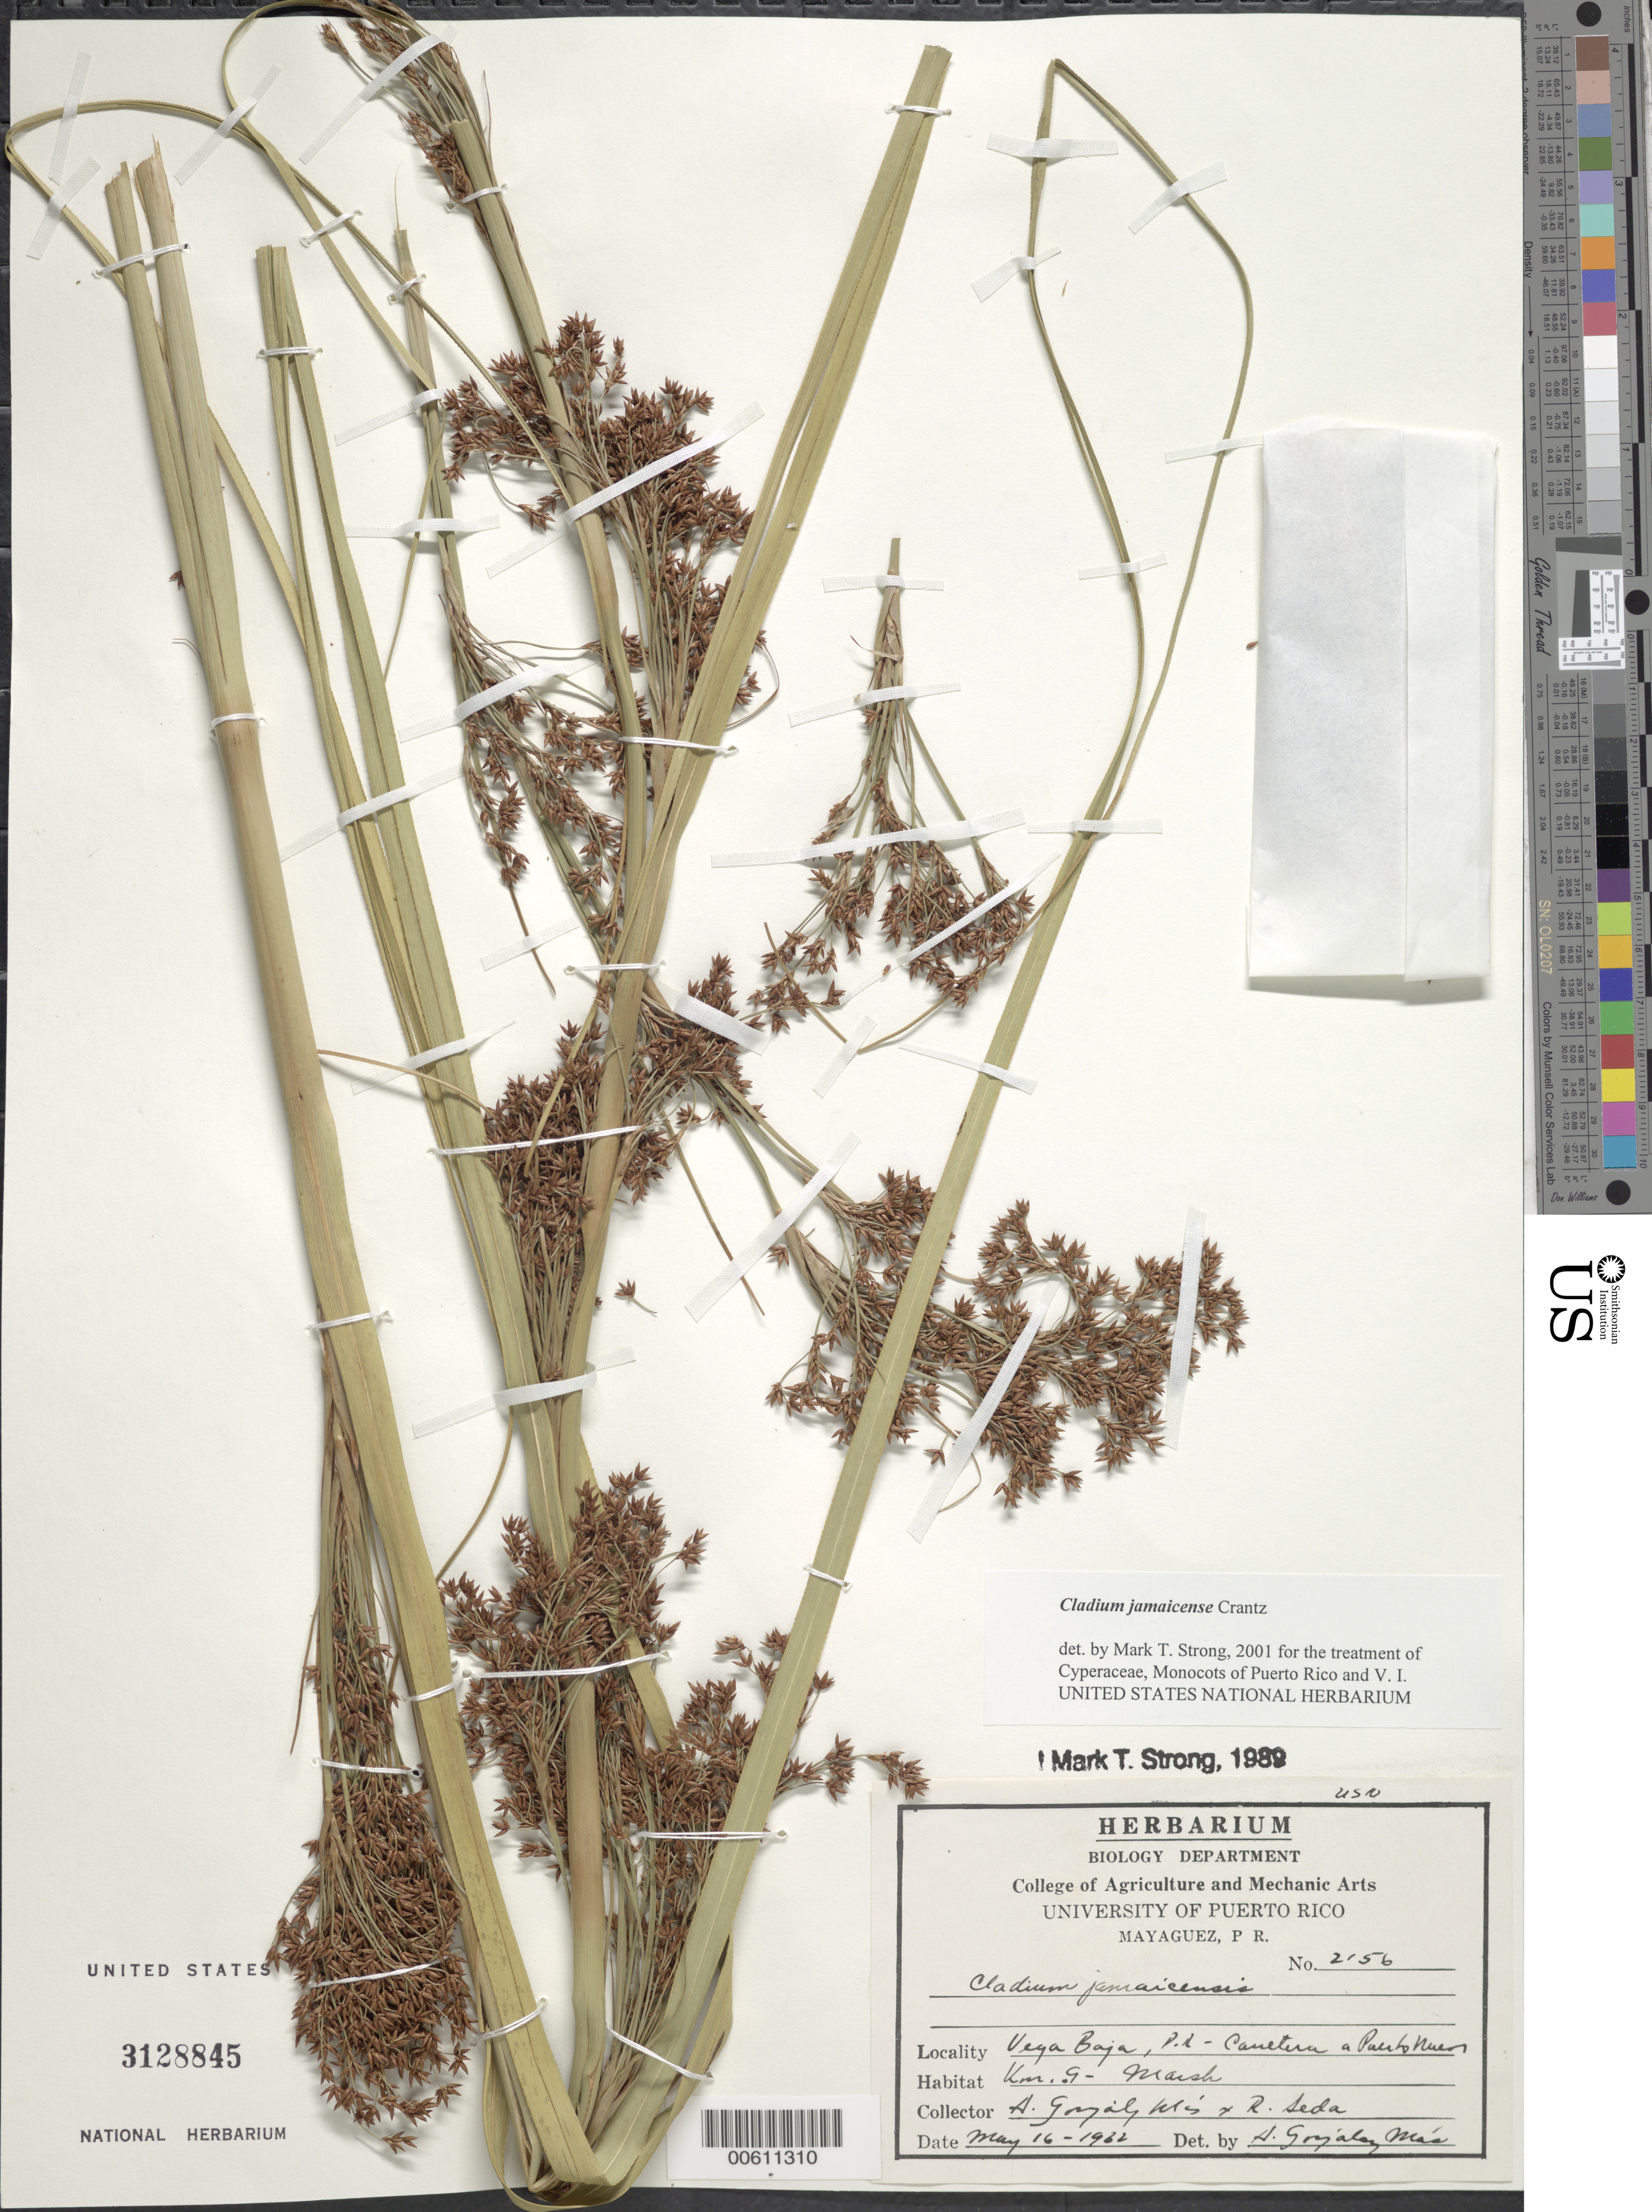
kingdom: Plantae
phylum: Tracheophyta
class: Liliopsida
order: Poales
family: Cyperaceae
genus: Cladium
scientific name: Cladium jamaicense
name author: Crantz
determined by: Strong, M. T., (US), Smithsonian Institution - National Museum of Natural History (UNITED STATES)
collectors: A. González Más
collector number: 2156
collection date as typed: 16 May 1962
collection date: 1962-05-16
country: Puerto Rico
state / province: Vega Baja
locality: Vega Baja: Carretera a Puerto Nuevo, km 9.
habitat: Marsh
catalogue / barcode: US 3128845